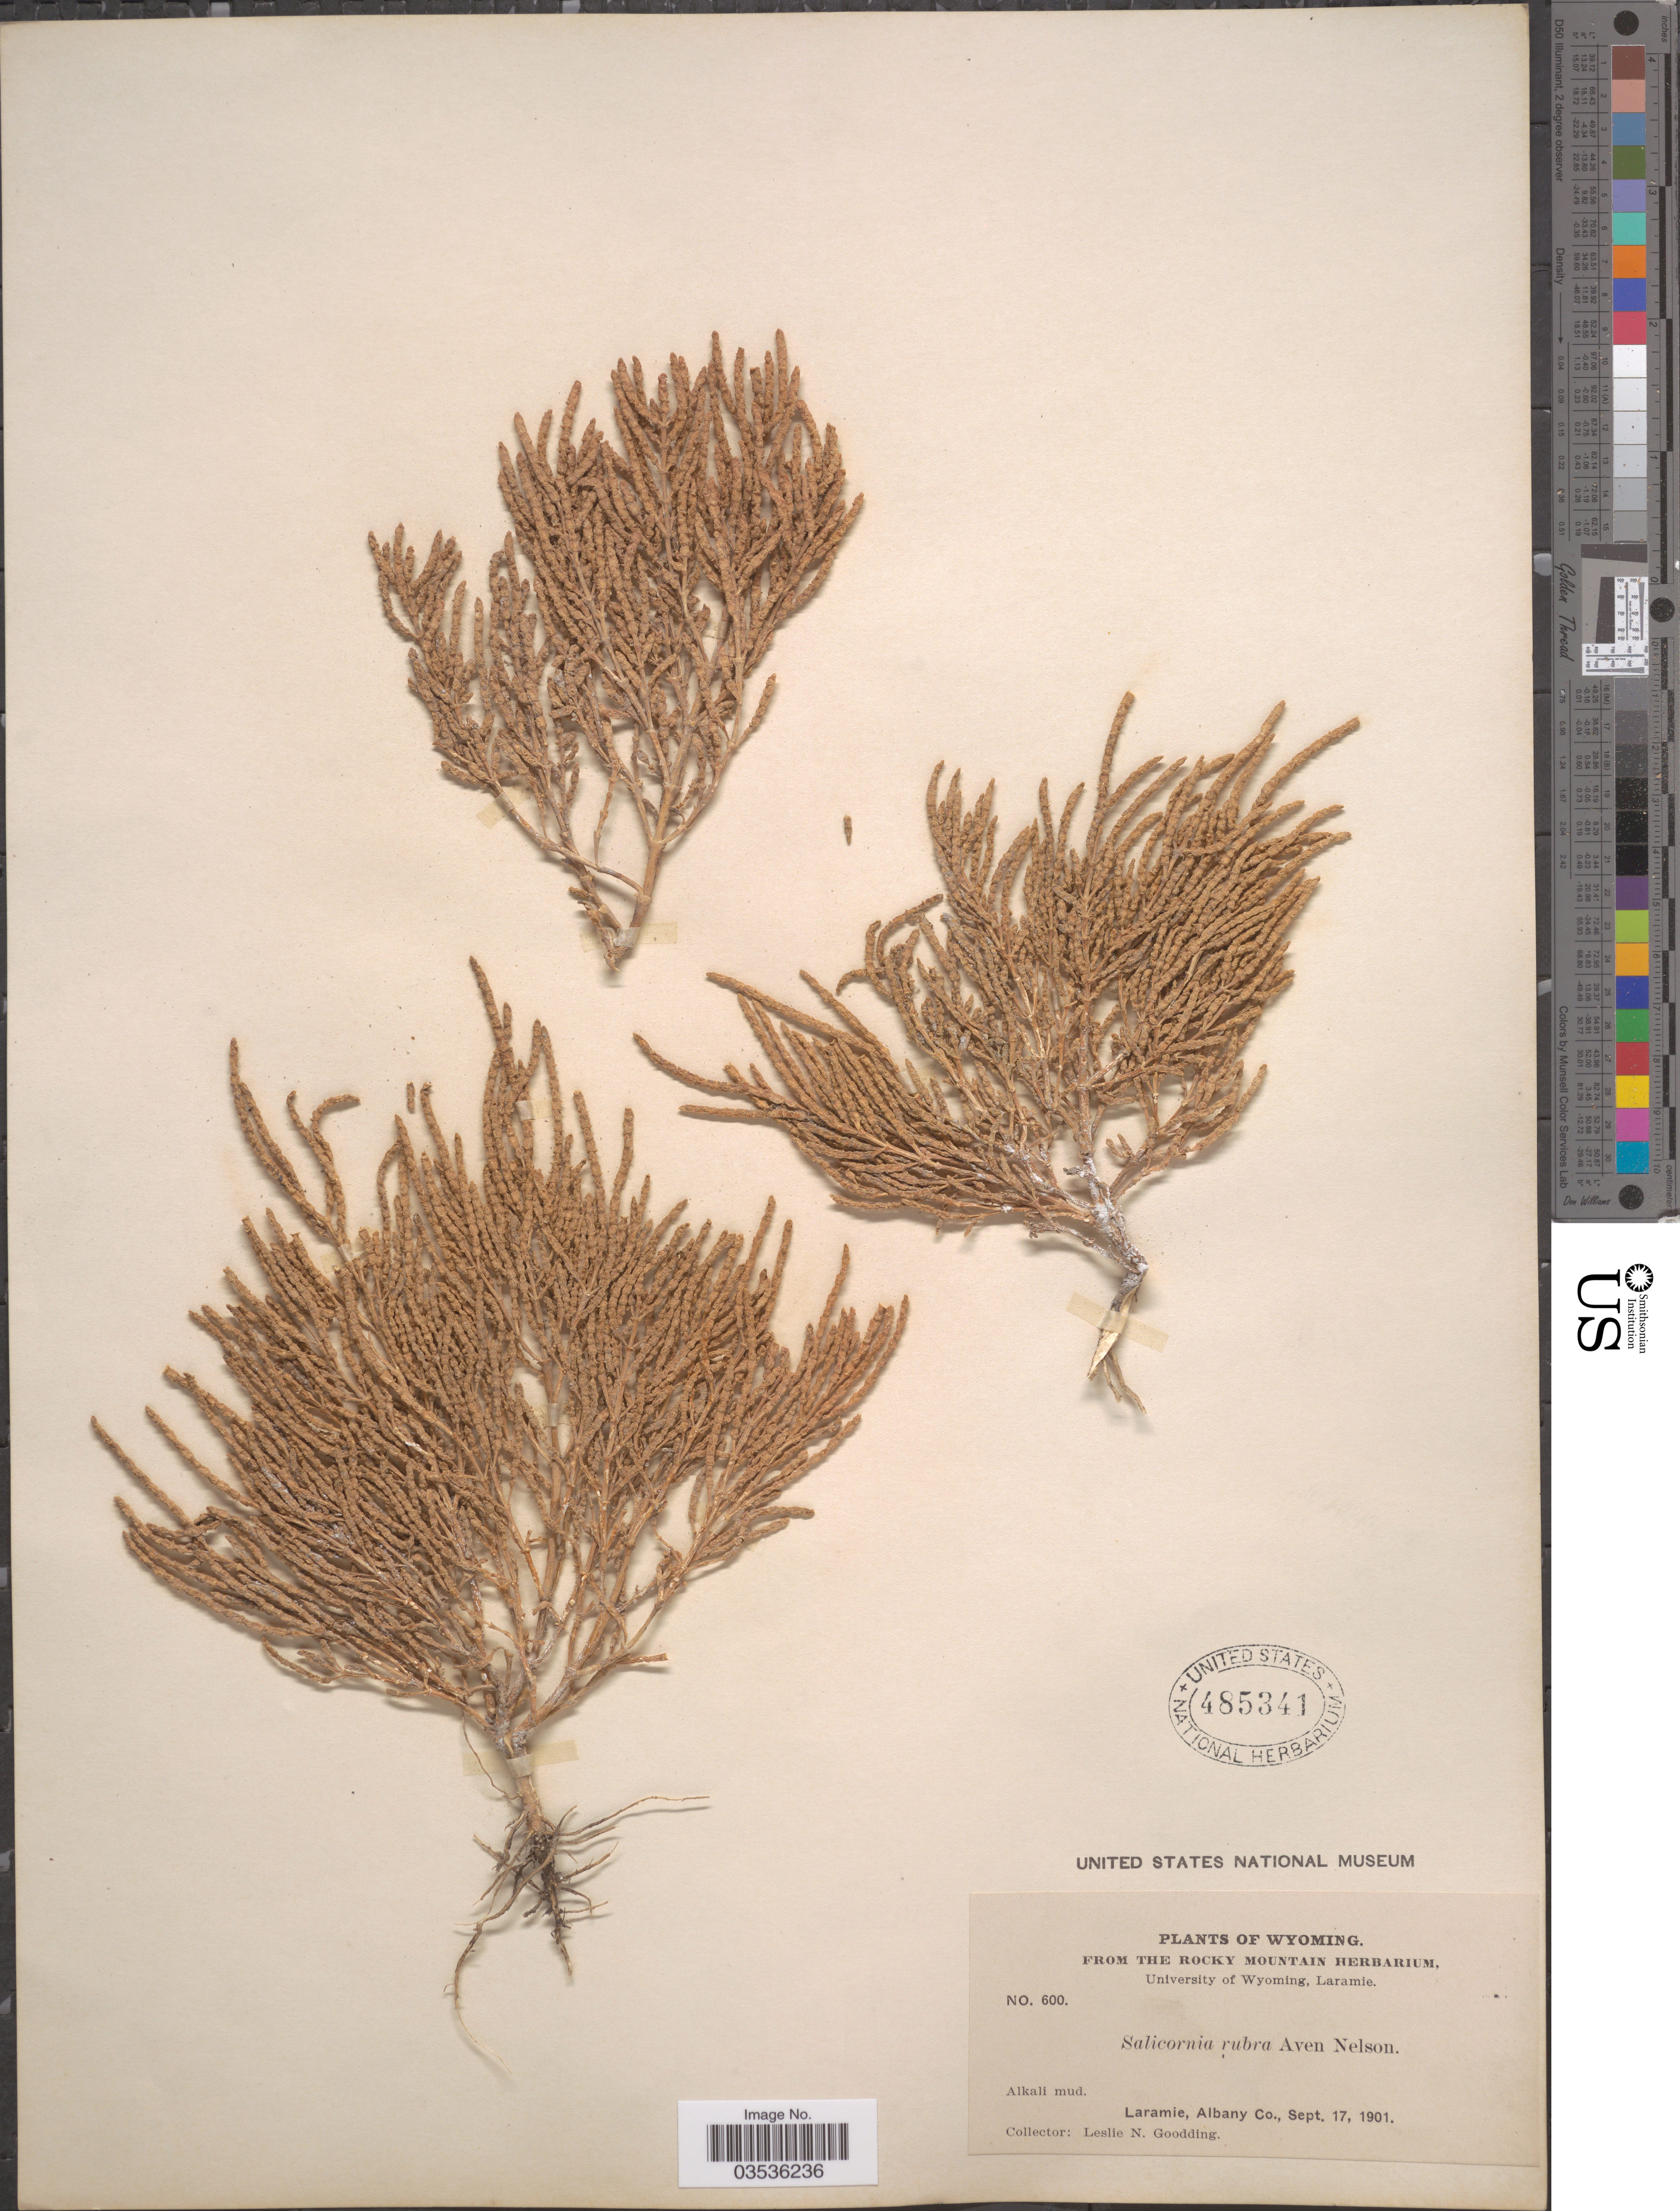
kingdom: Plantae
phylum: Tracheophyta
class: Magnoliopsida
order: Caryophyllales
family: Amaranthaceae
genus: Salicornia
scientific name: Salicornia rubra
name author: A. Nelson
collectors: L. N. Goodding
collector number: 600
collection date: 1901-09-17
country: United States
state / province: Wyoming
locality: Laramie, Albany Co.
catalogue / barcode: US 485341